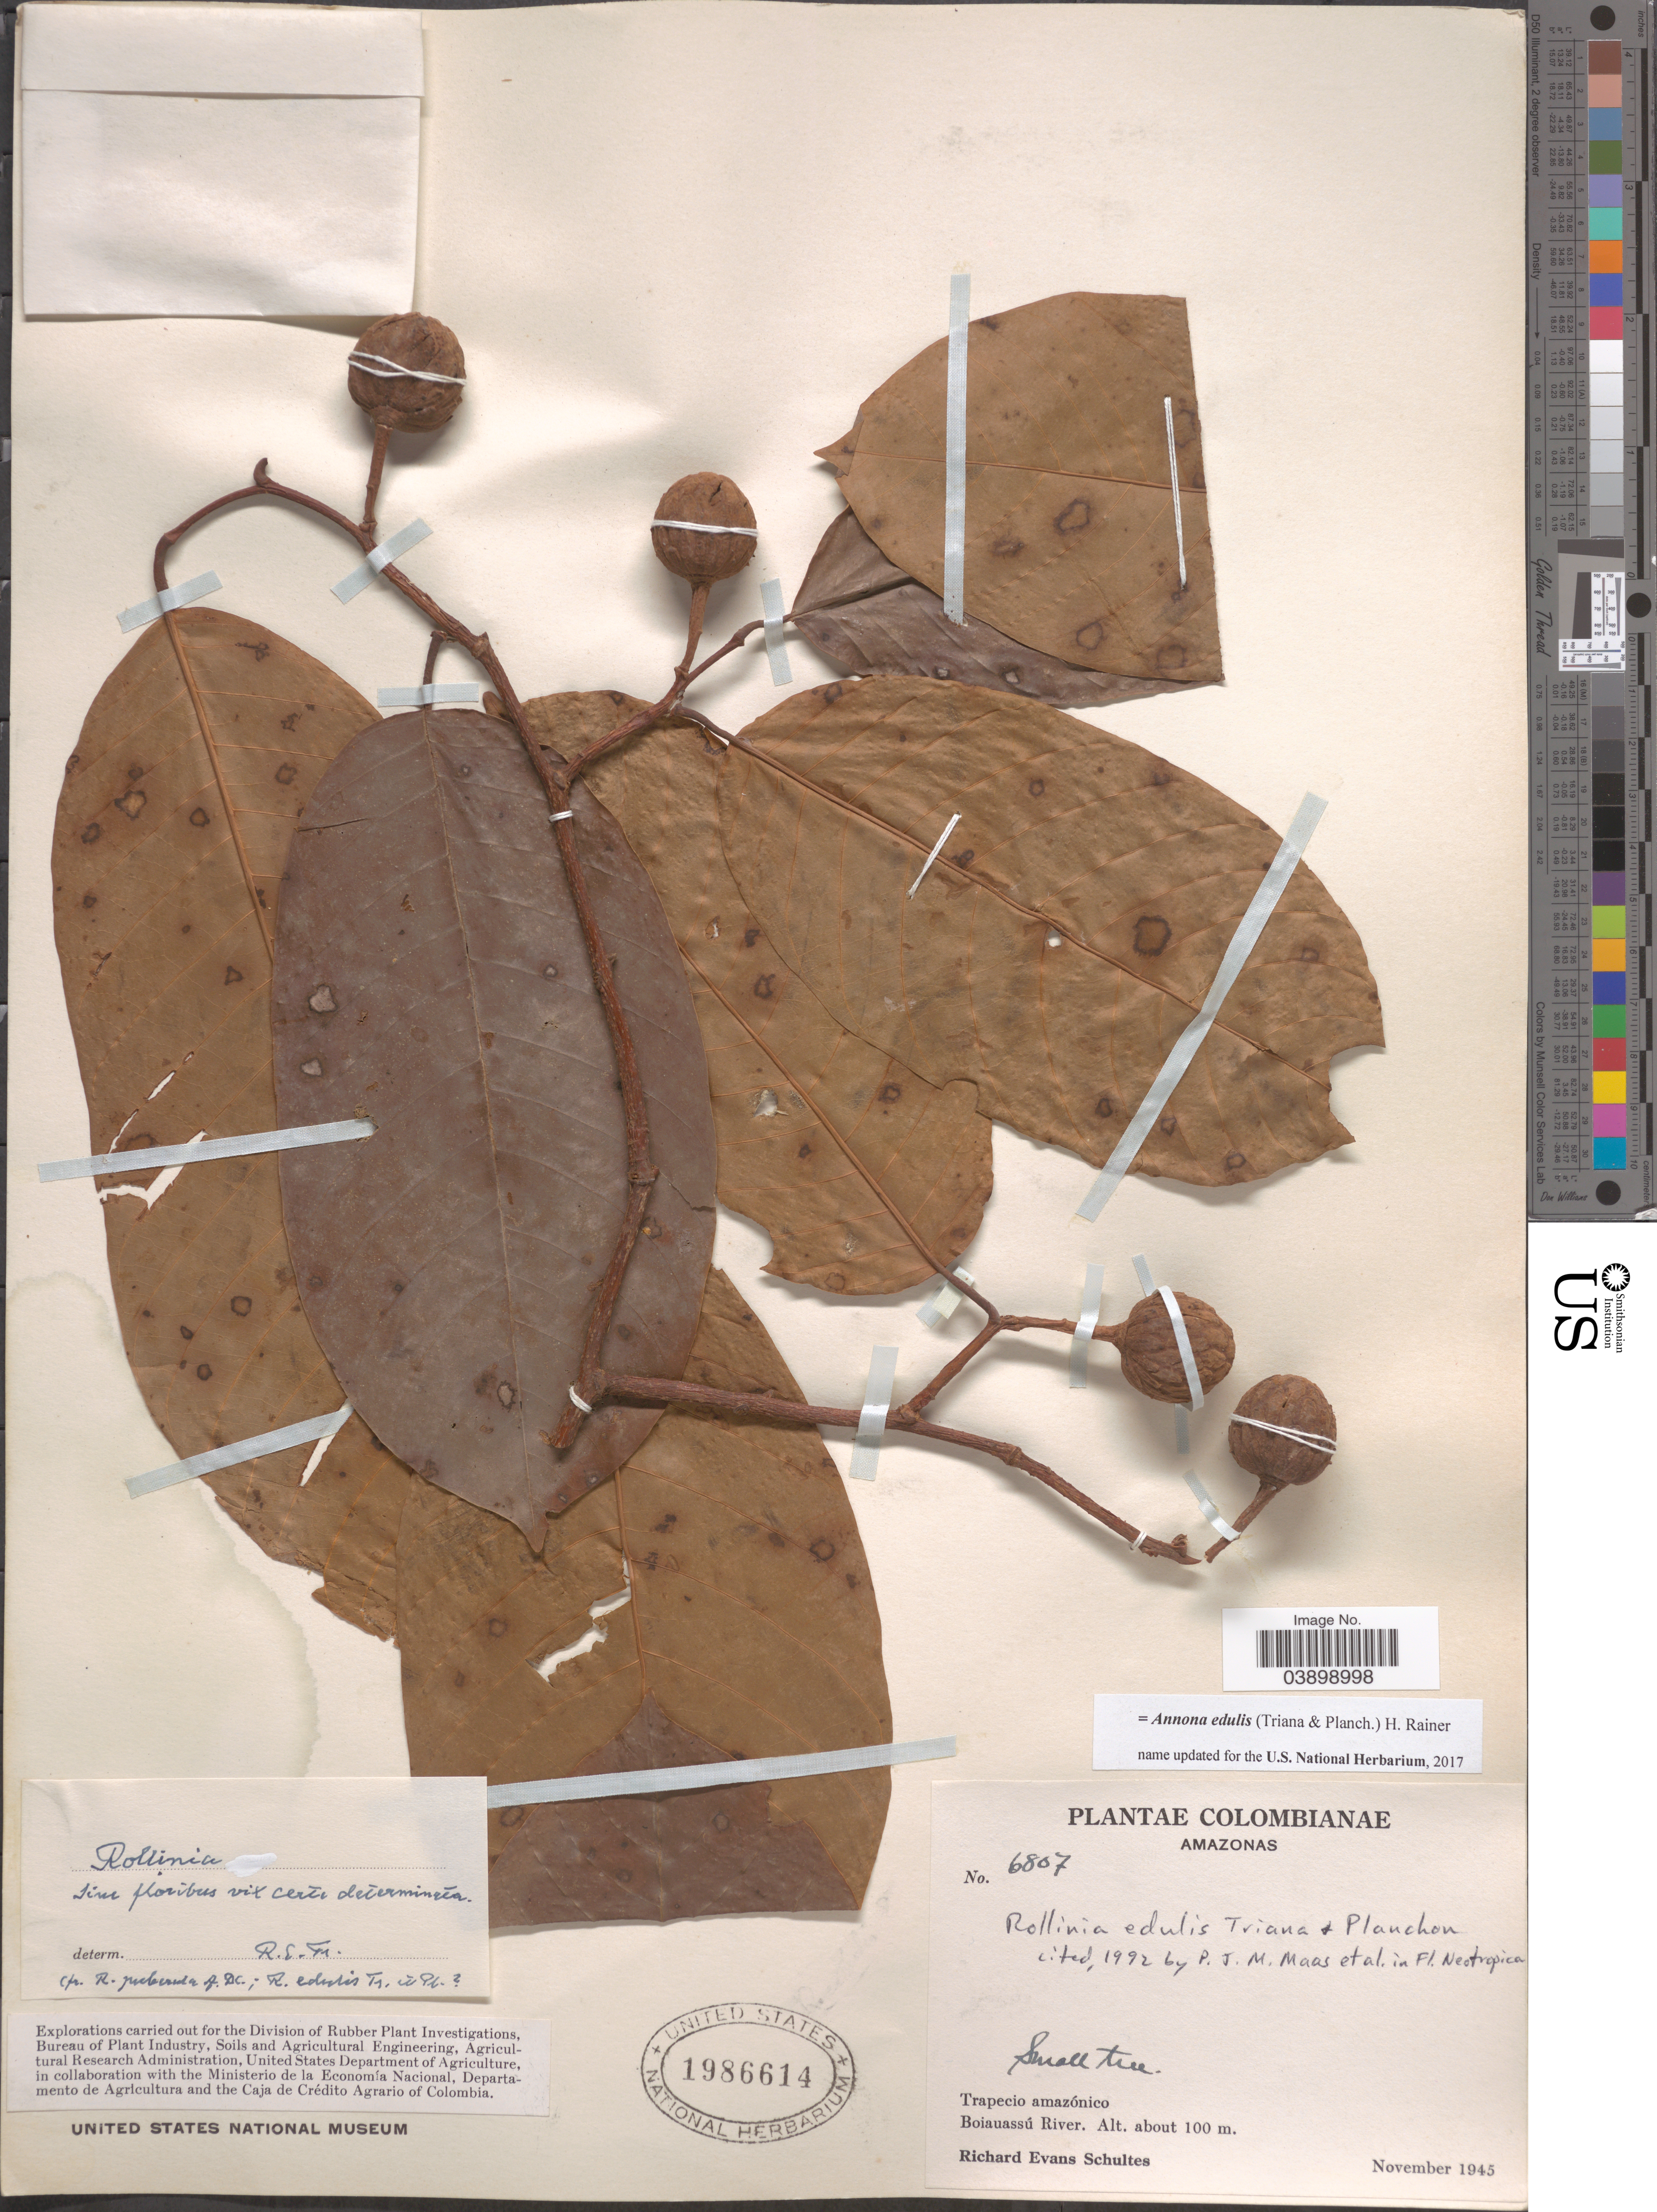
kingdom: Plantae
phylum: Tracheophyta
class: Magnoliopsida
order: Magnoliales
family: Annonaceae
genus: Annona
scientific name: Annona edulis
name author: (Triana & Planch.) H. Rainer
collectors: R. E. Schultes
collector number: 6807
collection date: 1945-11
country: Colombia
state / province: Amazônas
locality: Trapecio amazónico. Boiauassú River.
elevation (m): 100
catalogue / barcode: US 1986614